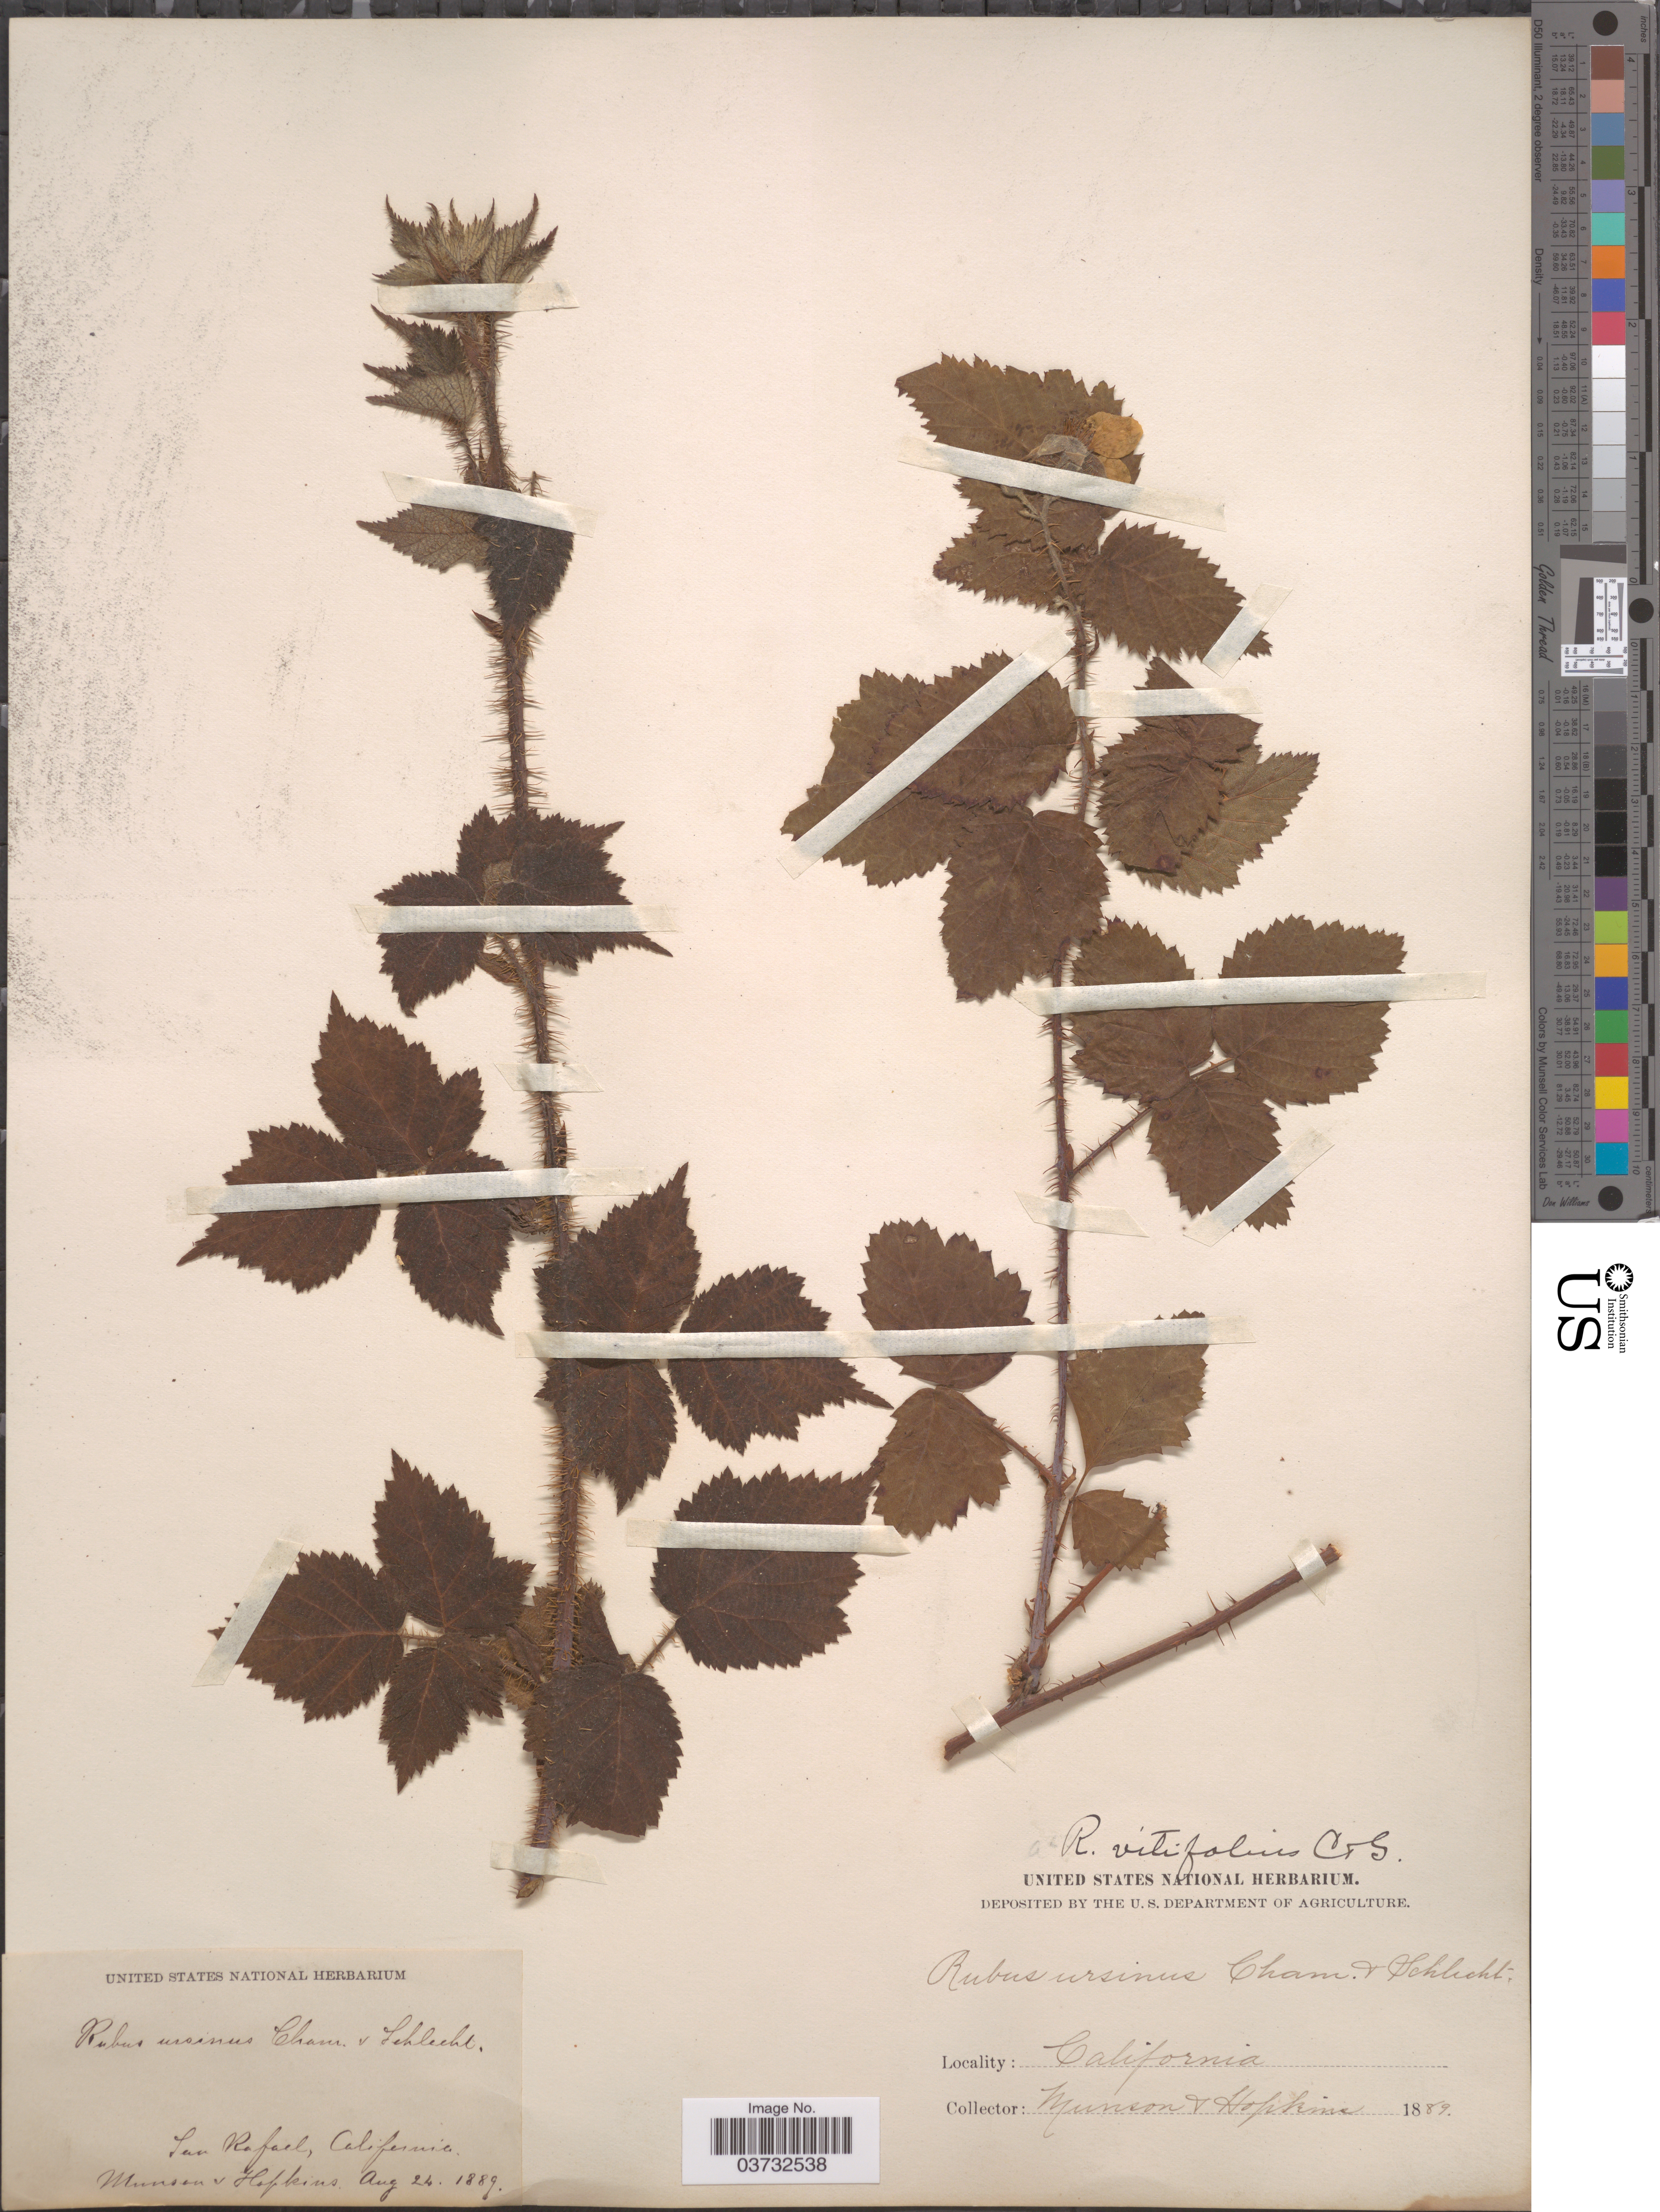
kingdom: Plantae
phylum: Tracheophyta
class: Magnoliopsida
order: Rosales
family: Rosaceae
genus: Rubus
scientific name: Rubus vitifolius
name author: Cham. & Schltdl.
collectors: Munson & -- Hopkins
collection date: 1889-08-24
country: United States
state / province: California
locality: San Rafael.